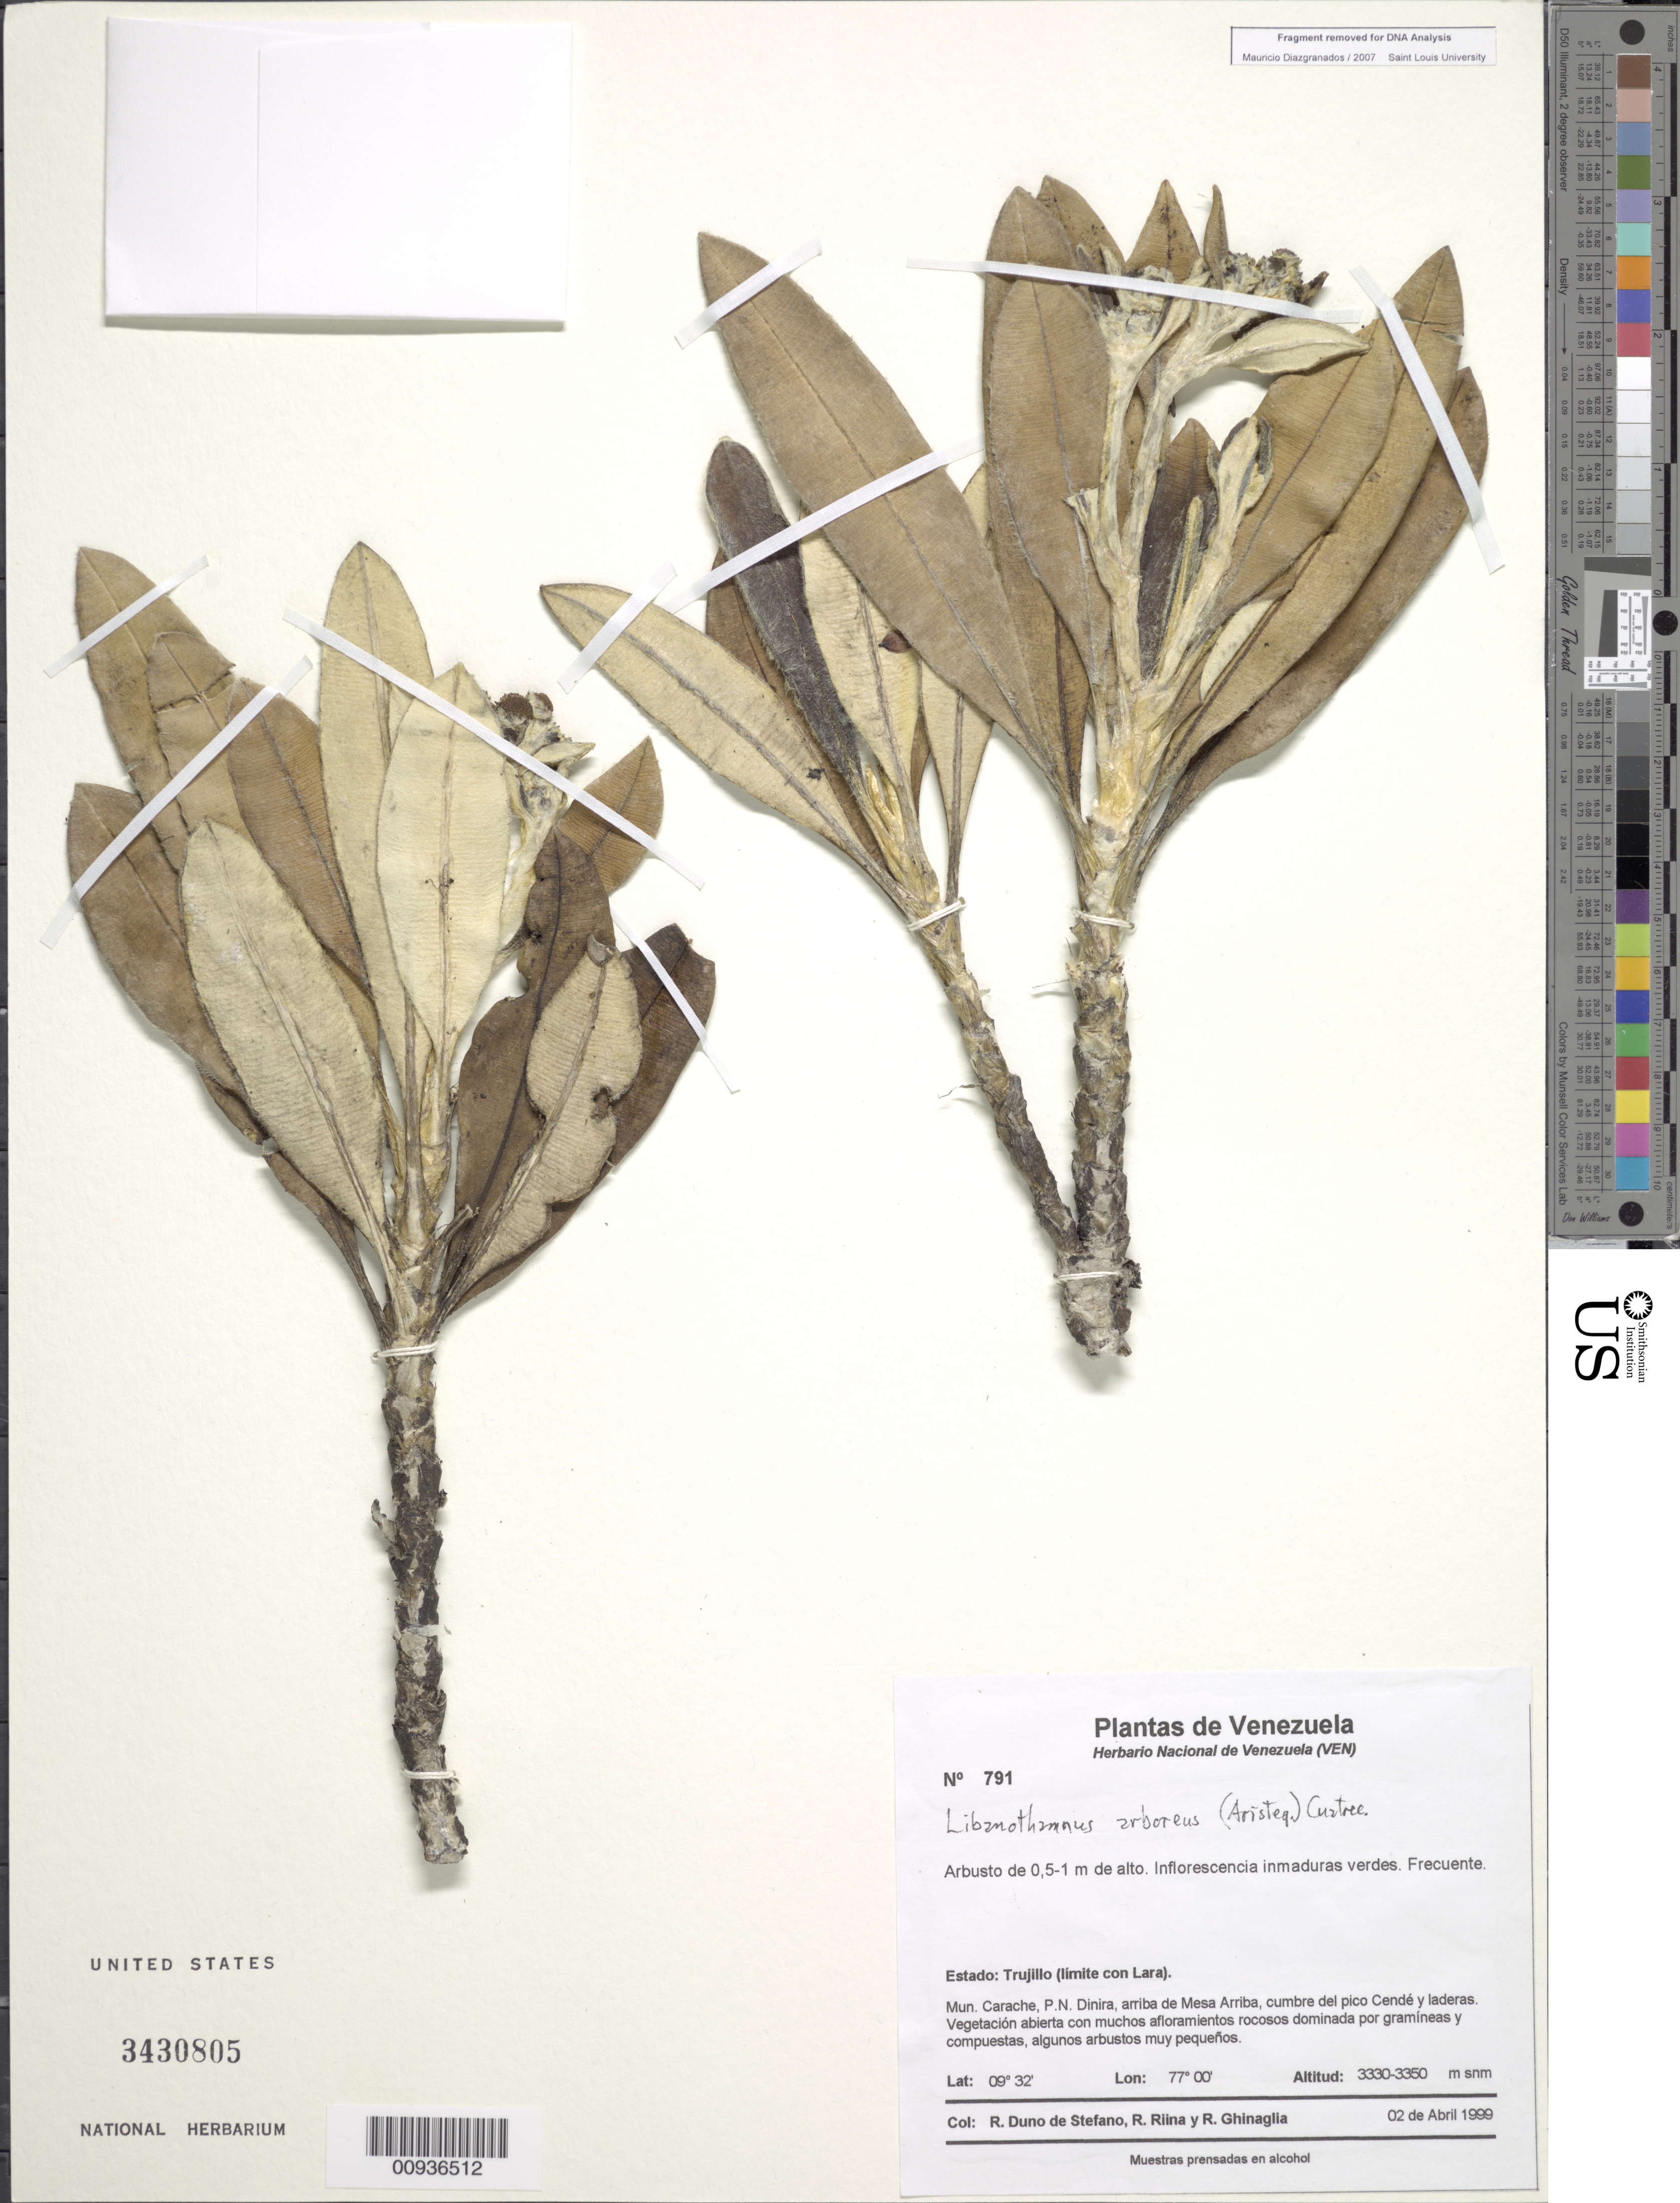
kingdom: Plantae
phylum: Tracheophyta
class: Magnoliopsida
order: Asterales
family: Asteraceae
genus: Libanothamnus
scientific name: Libanothamnus arboreus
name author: (Aristeg.) Cuatrec.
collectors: R. Duno de Stefano & R. Riina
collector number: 791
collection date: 1999-04-02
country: Venezuela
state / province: Trujillo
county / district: Carache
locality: P.N. Dinira, arriba de Mesa Arriba, cumbre del pico Cendé y laderas. Límite con Estado Lara.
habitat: Vegetación abierta con muchos afloramientos rocosos dominada por gramíneas y compuestas, algunos arbustos muy pequeños.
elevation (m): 3330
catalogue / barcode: US 3430805